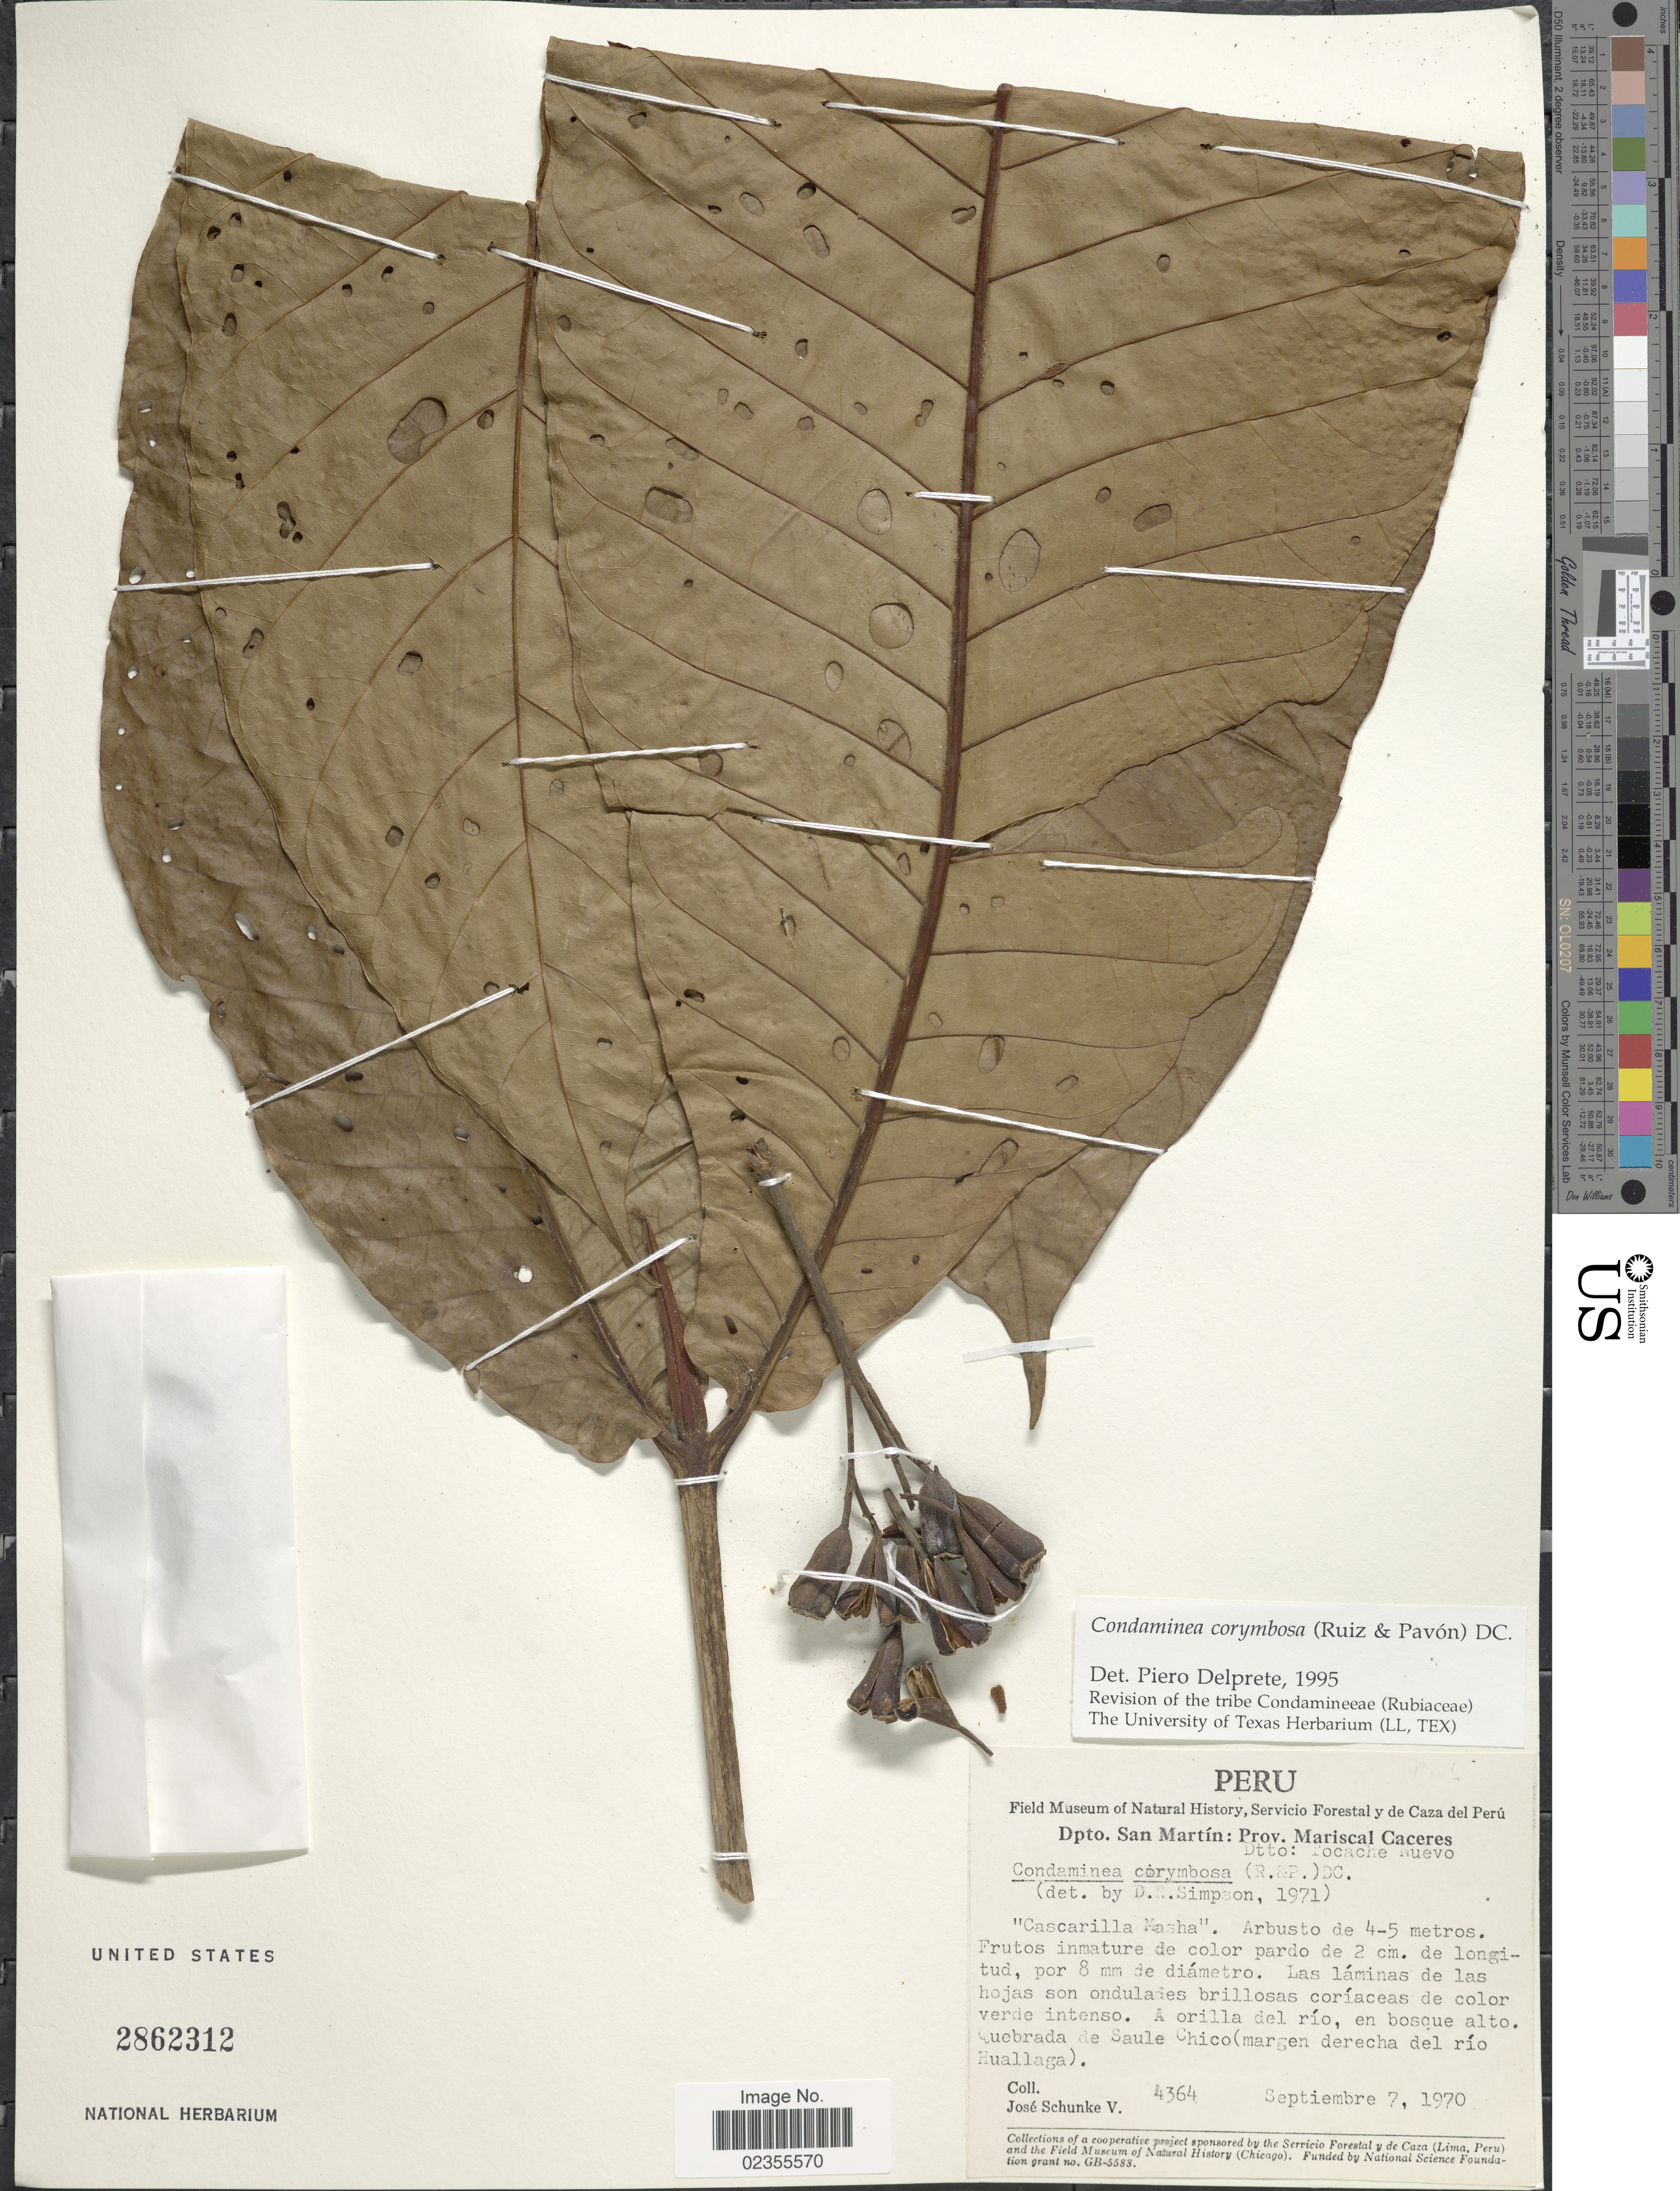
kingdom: Plantae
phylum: Tracheophyta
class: Magnoliopsida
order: Gentianales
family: Rubiaceae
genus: Condaminea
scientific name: Condaminea corymbosa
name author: (Ruiz & Pav.) DC.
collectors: J. Schunke Vigo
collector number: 4364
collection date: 1970-09-07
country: Peru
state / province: San Martín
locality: Prov. Mariscal Caceres. Dtto. Tocache Nuevo. Quebrada de Saule Chico (margen derecha del rio Huallaga)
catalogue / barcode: US 2862312